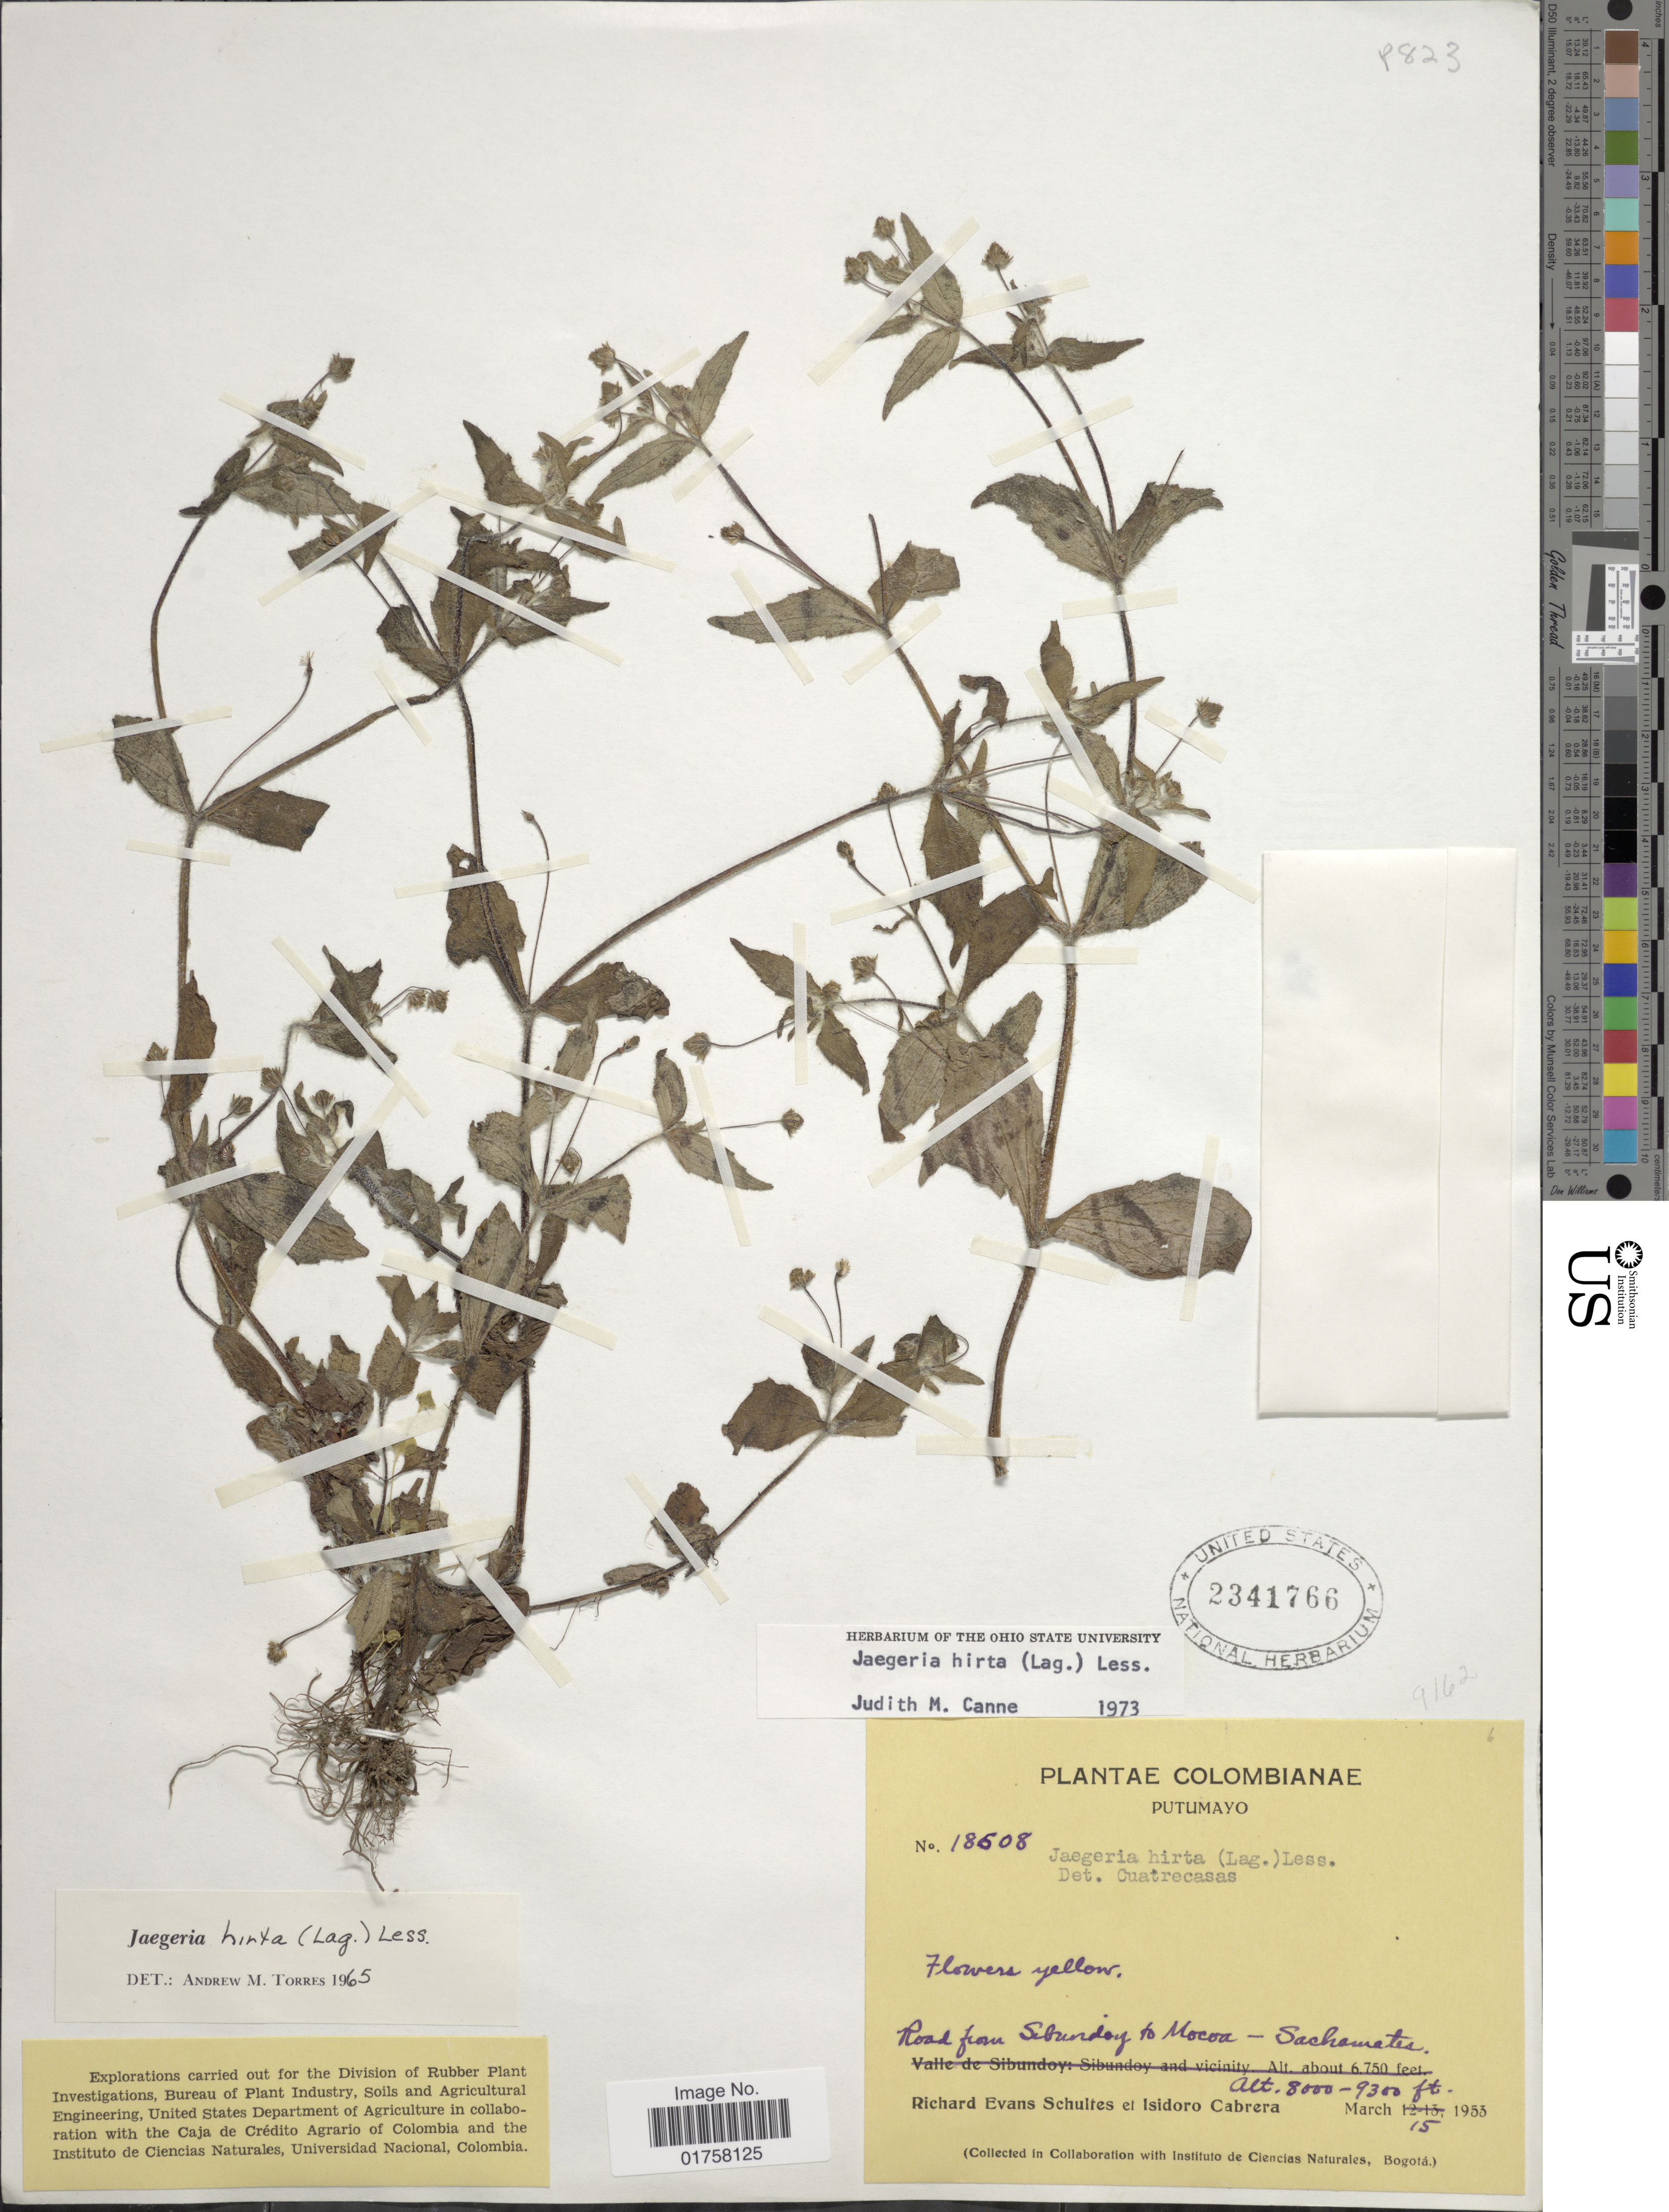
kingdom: Plantae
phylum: Tracheophyta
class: Magnoliopsida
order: Asterales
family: Asteraceae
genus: Jaegeria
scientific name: Jaegeria hirta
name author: (Lag.) Less.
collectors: R. E. Schultes & I. Cabrera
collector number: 18508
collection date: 1953-03-15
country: Colombia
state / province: Putumayo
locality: Road from Sebunday to Mocoa - Sachamates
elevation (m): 2438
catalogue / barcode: US 2341766